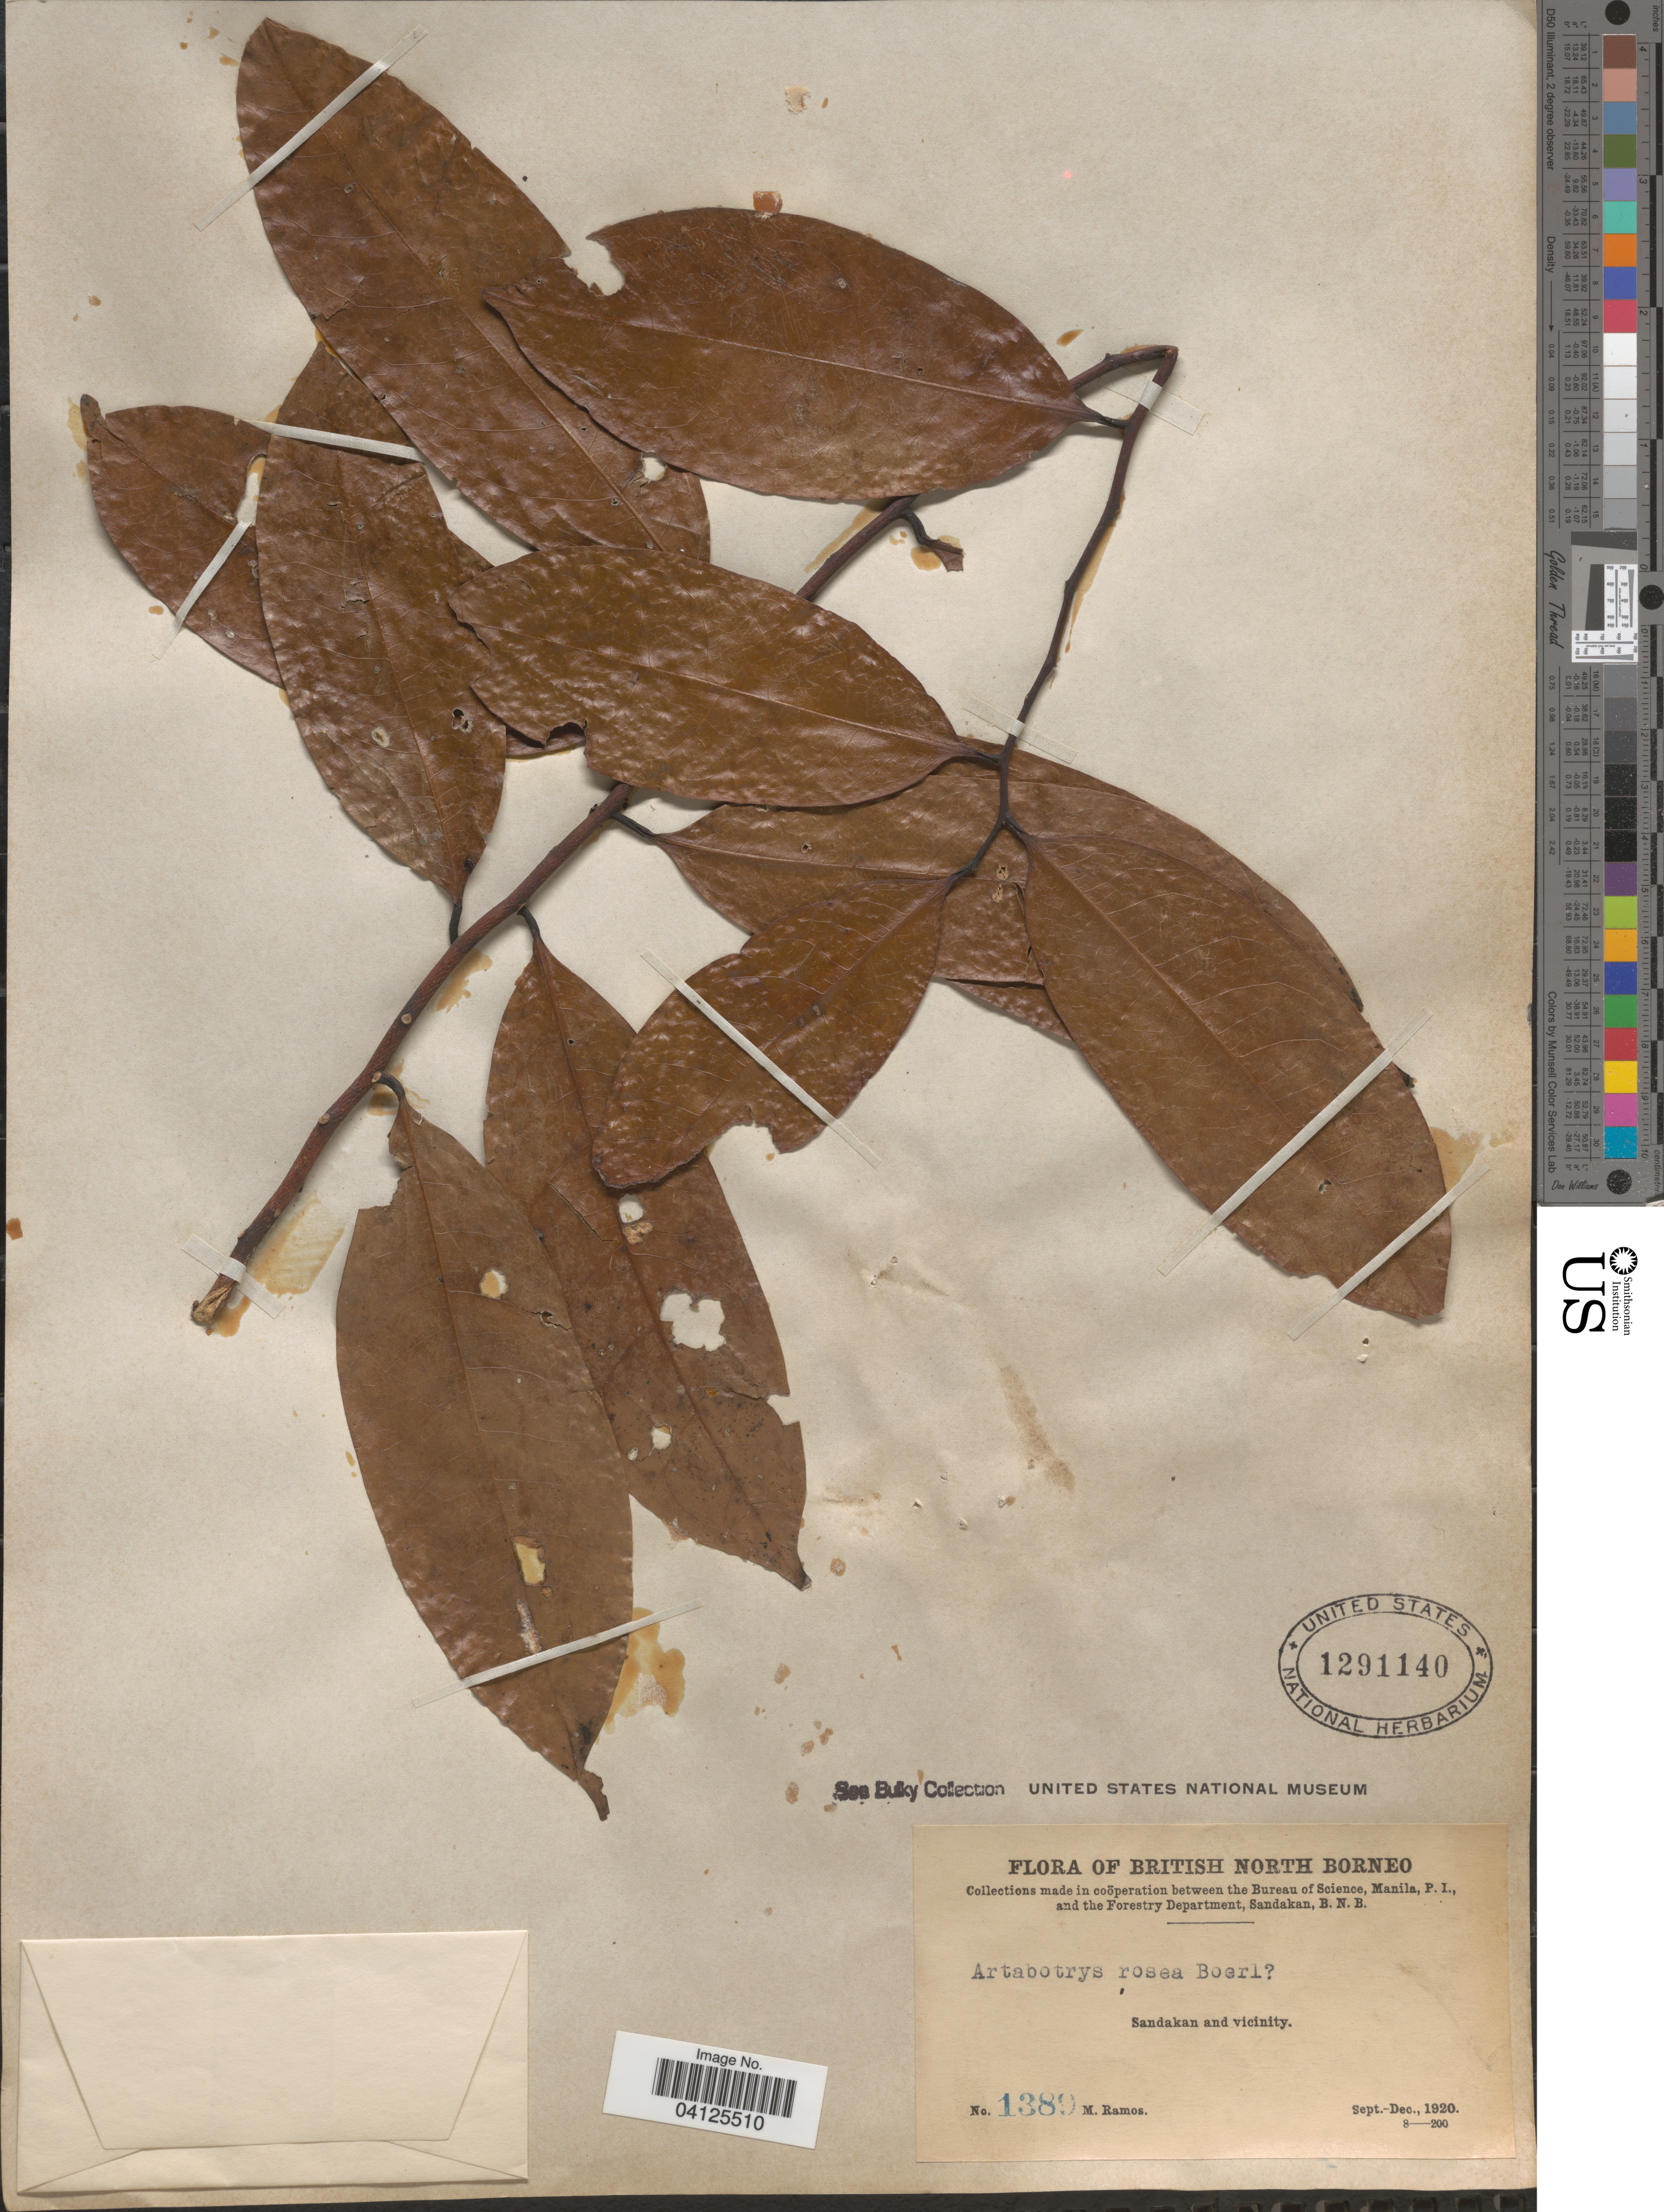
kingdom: Plantae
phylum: Tracheophyta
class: Magnoliopsida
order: Magnoliales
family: Annonaceae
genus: Artabotrys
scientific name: Artabotrys rhynchocarpus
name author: C.Y. Wu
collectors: M. Ramos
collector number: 1389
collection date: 1920-09/1920-12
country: Malaysia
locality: British North Borneo. Sandakan and vicinity.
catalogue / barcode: US 1291140